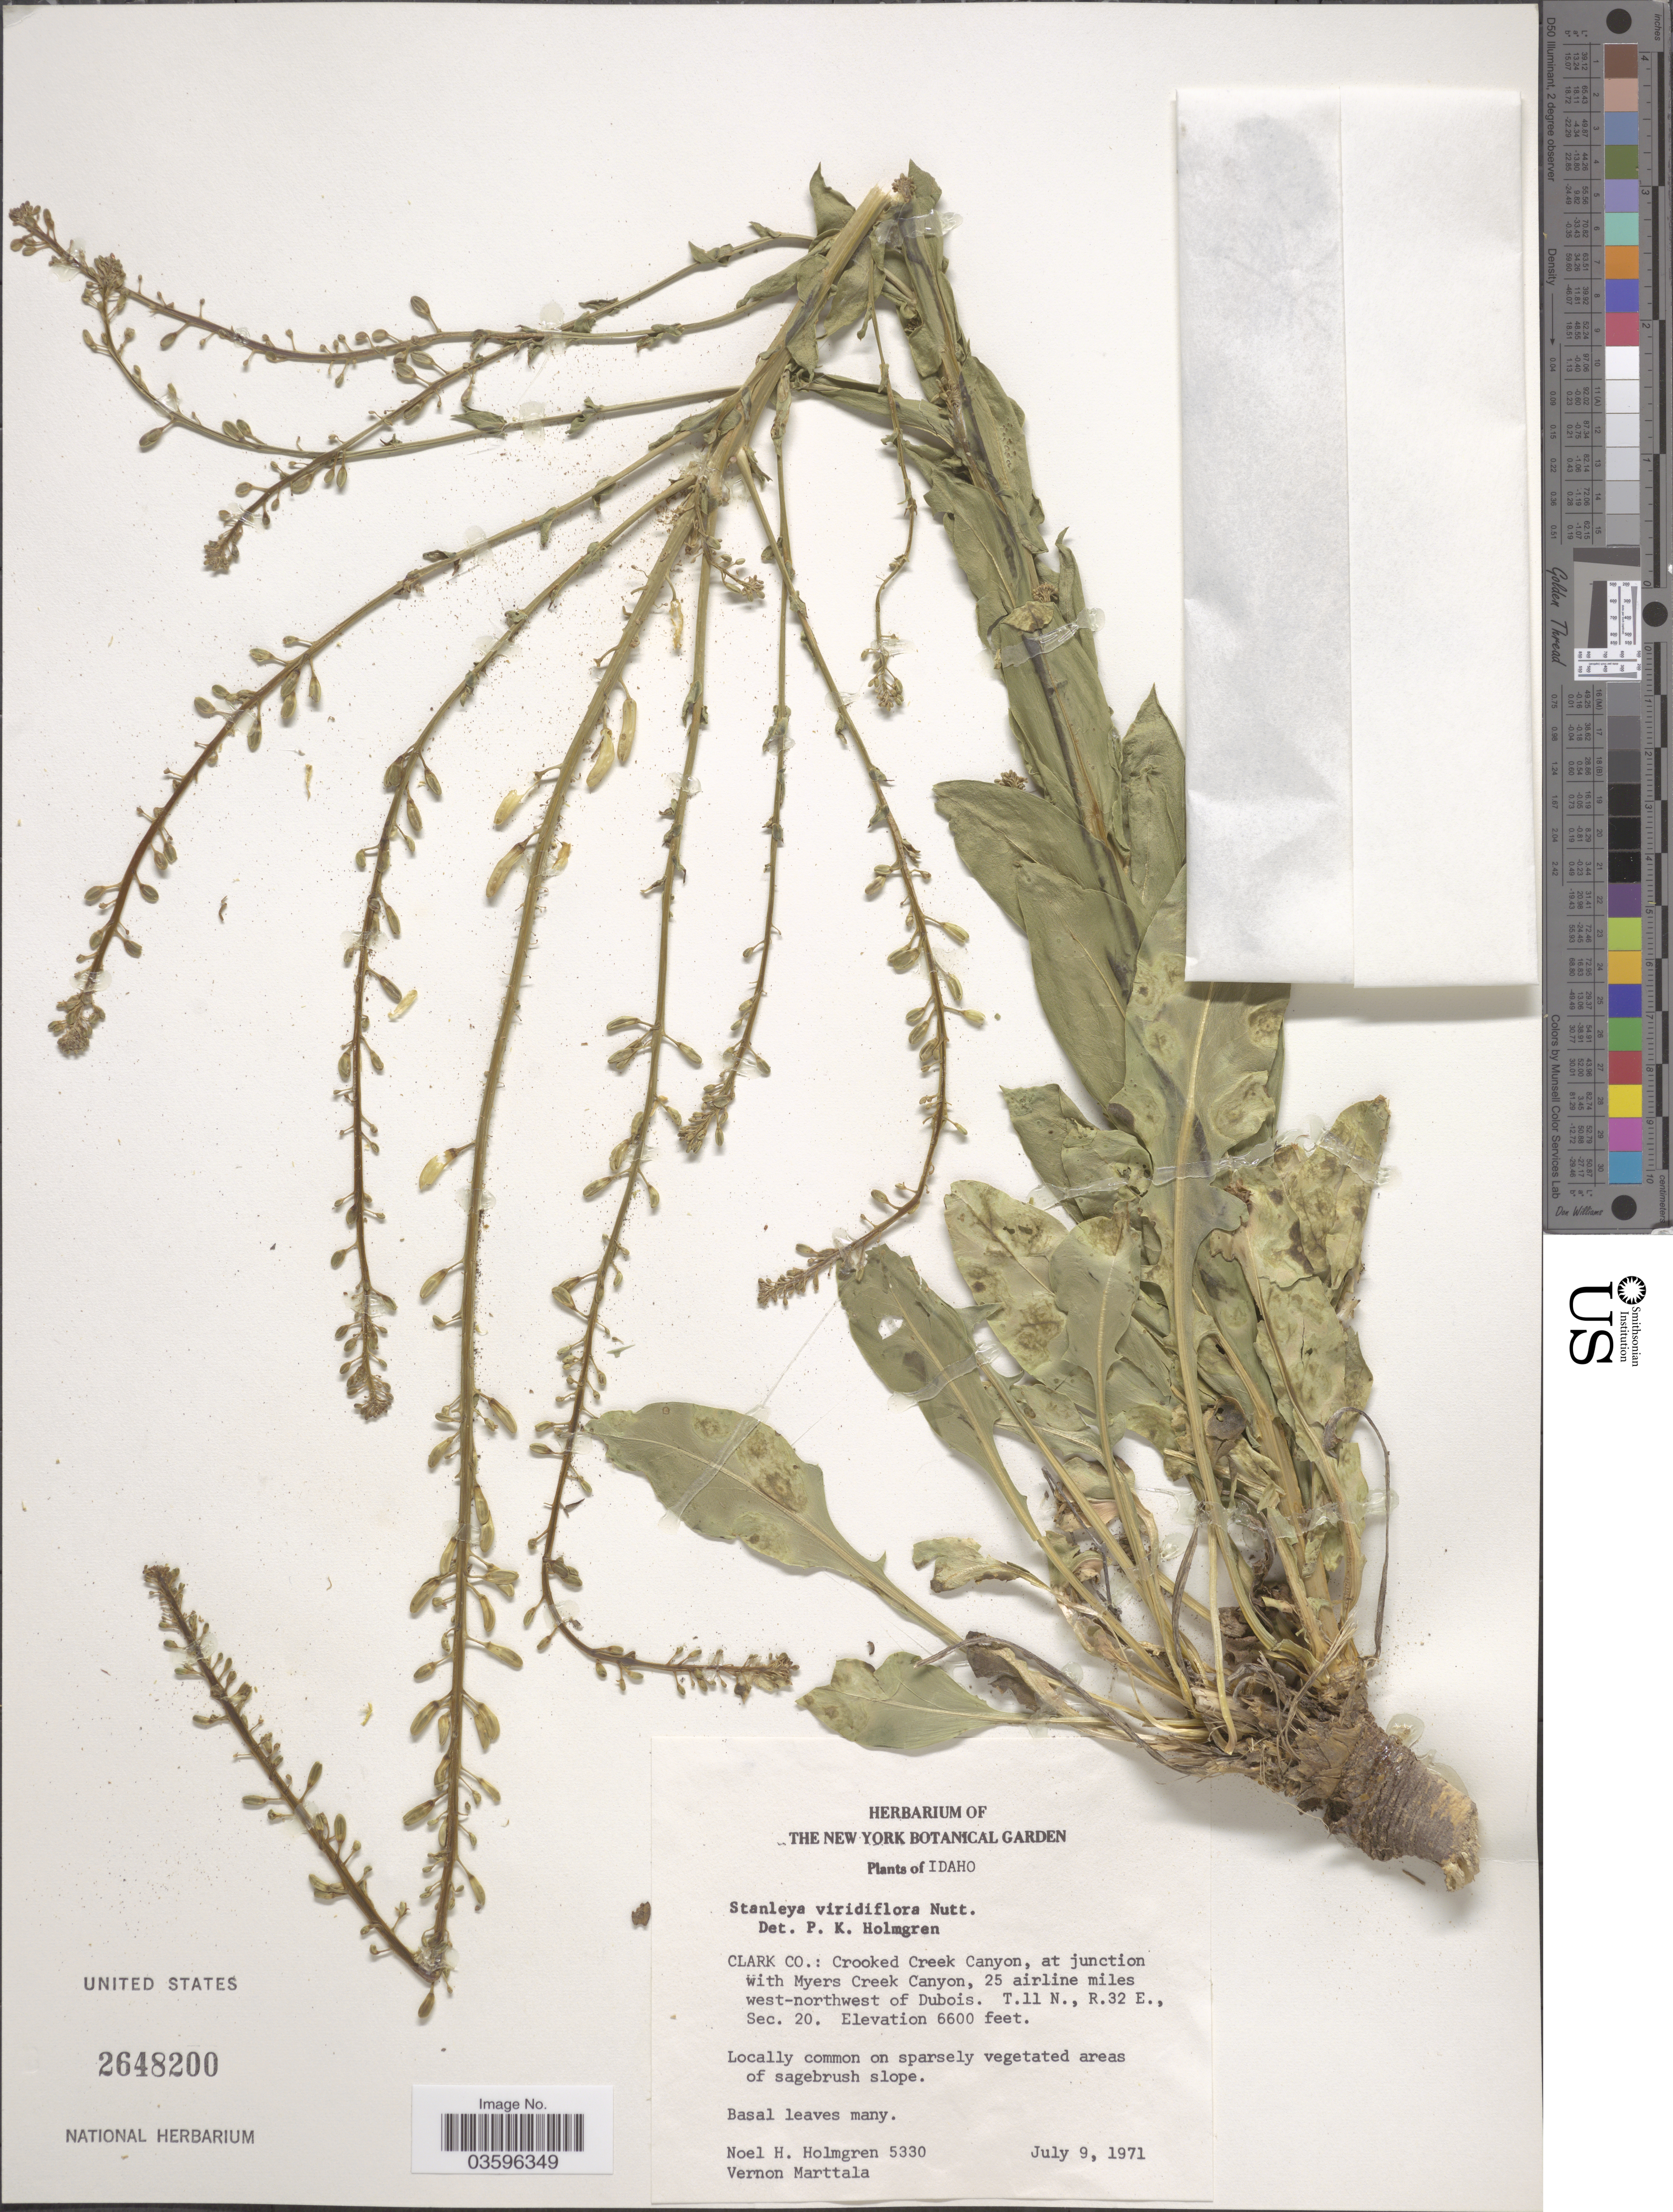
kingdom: Plantae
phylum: Tracheophyta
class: Magnoliopsida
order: Brassicales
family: Brassicaceae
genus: Stanleya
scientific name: Stanleya viridiflora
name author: Nutt.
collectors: N. H. Holmgren & V. Marttala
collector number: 5330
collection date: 1971-07-09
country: United States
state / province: Idaho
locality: Clark Co.: Crooked Creek Canyon, at junction with Myers Creek Canyon, 25 airline miles west-northwest of Dubois. T. 11 N., R. 32 E., Sec. 20.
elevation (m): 2012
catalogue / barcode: US 2648200